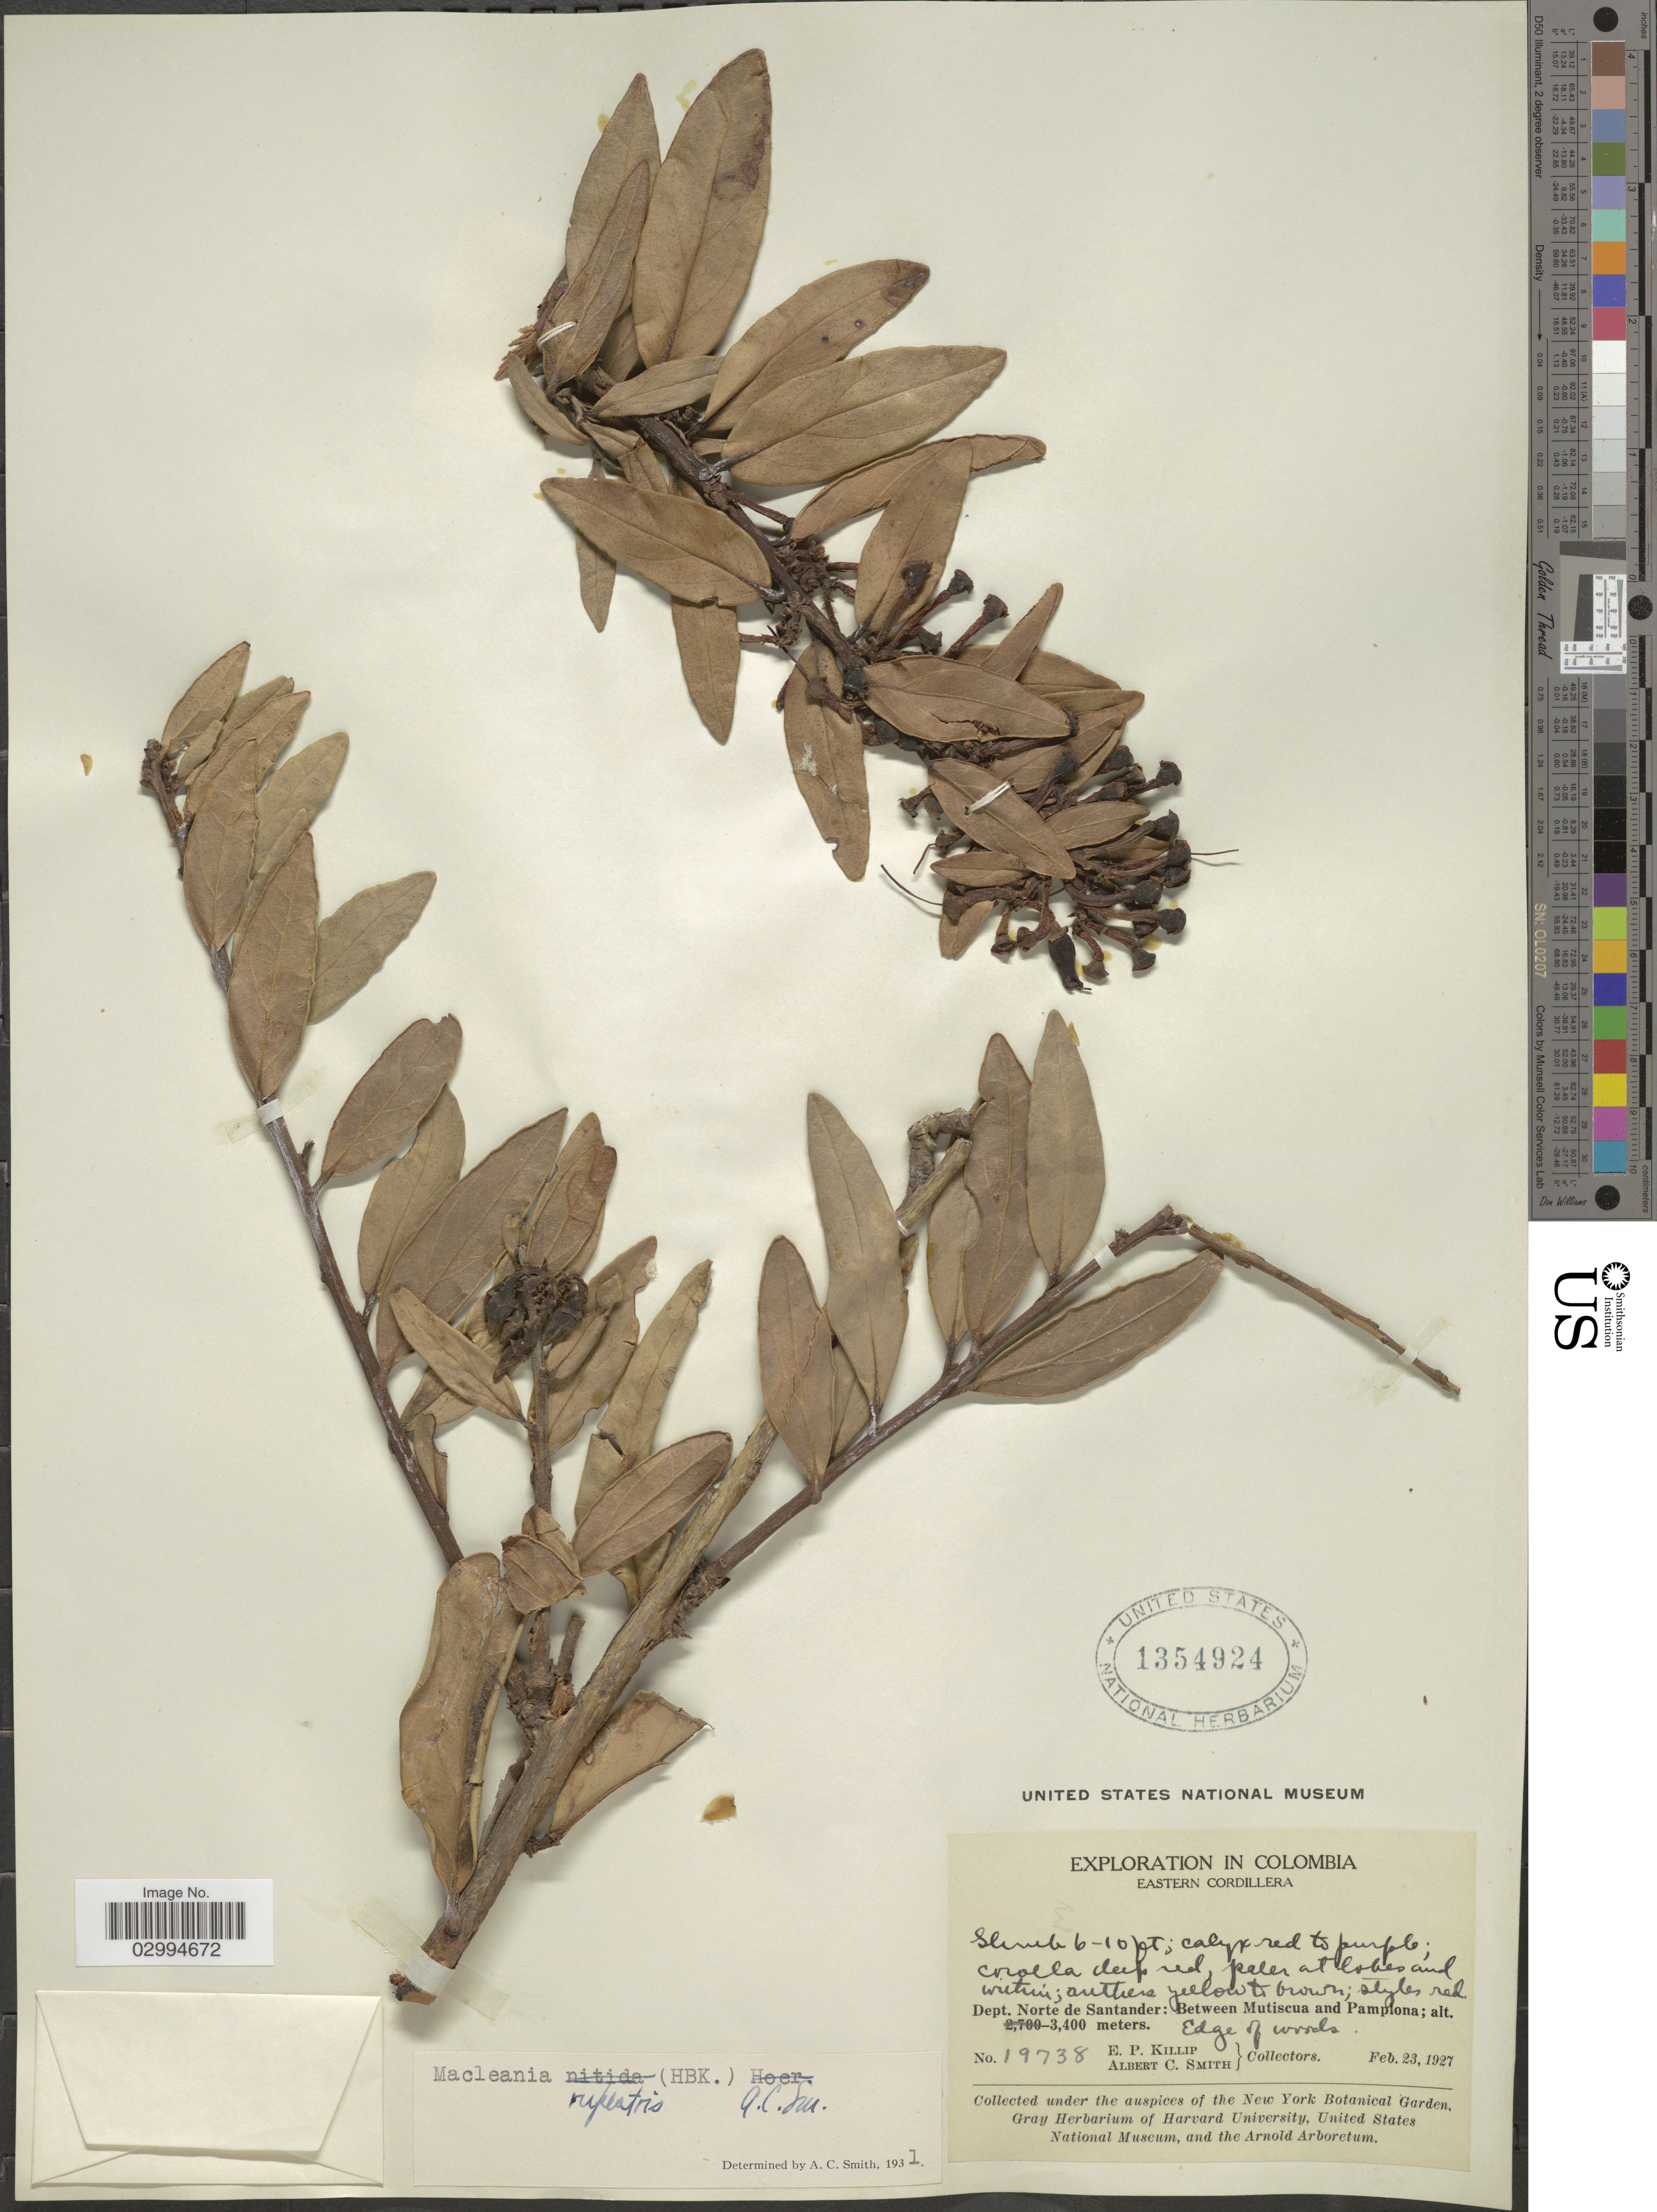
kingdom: Plantae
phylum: Tracheophyta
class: Magnoliopsida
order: Ericales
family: Ericaceae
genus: Macleania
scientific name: Macleania rupestris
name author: (Kunth) A.C. Sm.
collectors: E. P. Killip & A. C. Smith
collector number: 19738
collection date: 1927-02-23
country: Colombia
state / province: Norte de Santander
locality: Eastern Cordillera. Dept. Norte de Santander: Between Mutiscua and Pamplona.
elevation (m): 3400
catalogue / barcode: US 1354924